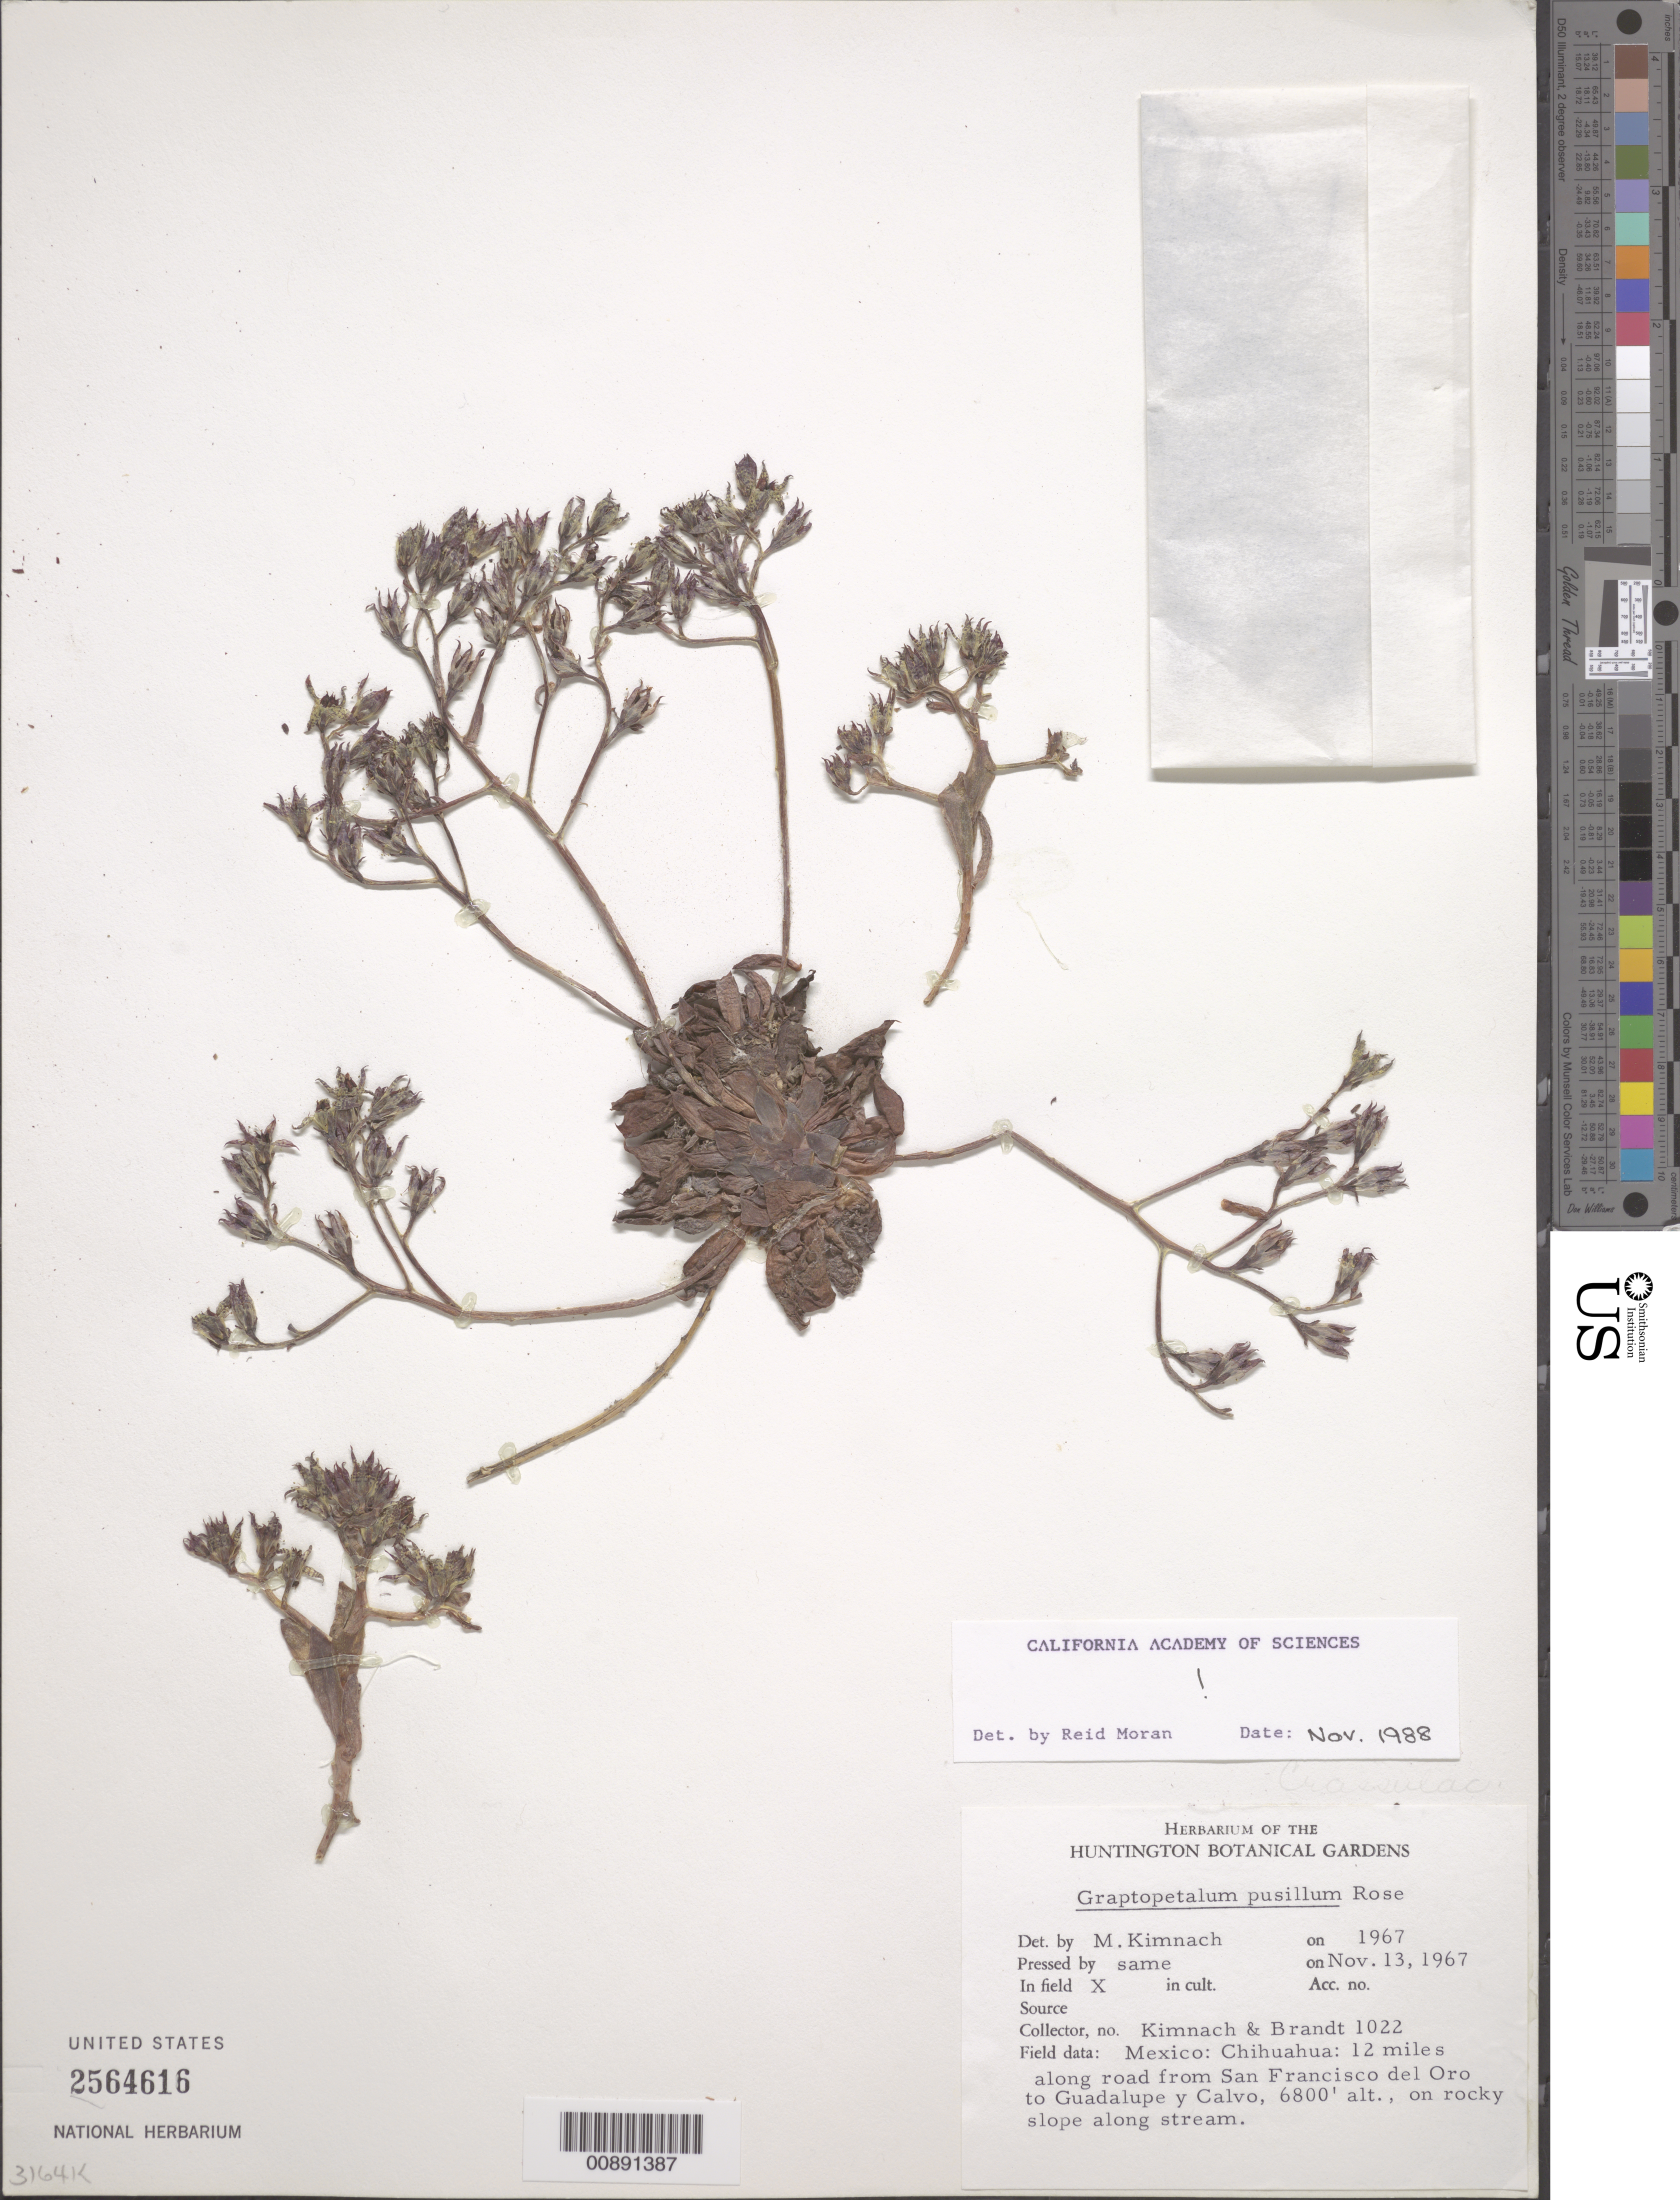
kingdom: Plantae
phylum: Tracheophyta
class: Magnoliopsida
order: Saxifragales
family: Crassulaceae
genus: Graptopetalum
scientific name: Graptopetalum pusillum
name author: Rose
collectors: M. W. Kimnach & -. Brandt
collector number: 1022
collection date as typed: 13 Nov 1967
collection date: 1967-11-13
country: Mexico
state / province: Chihuahua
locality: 12 miles along road from San Francisco del Oro to Guadalupe y Calvo.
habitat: On rocky slope along stream.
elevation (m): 2073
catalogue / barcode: US 2564616